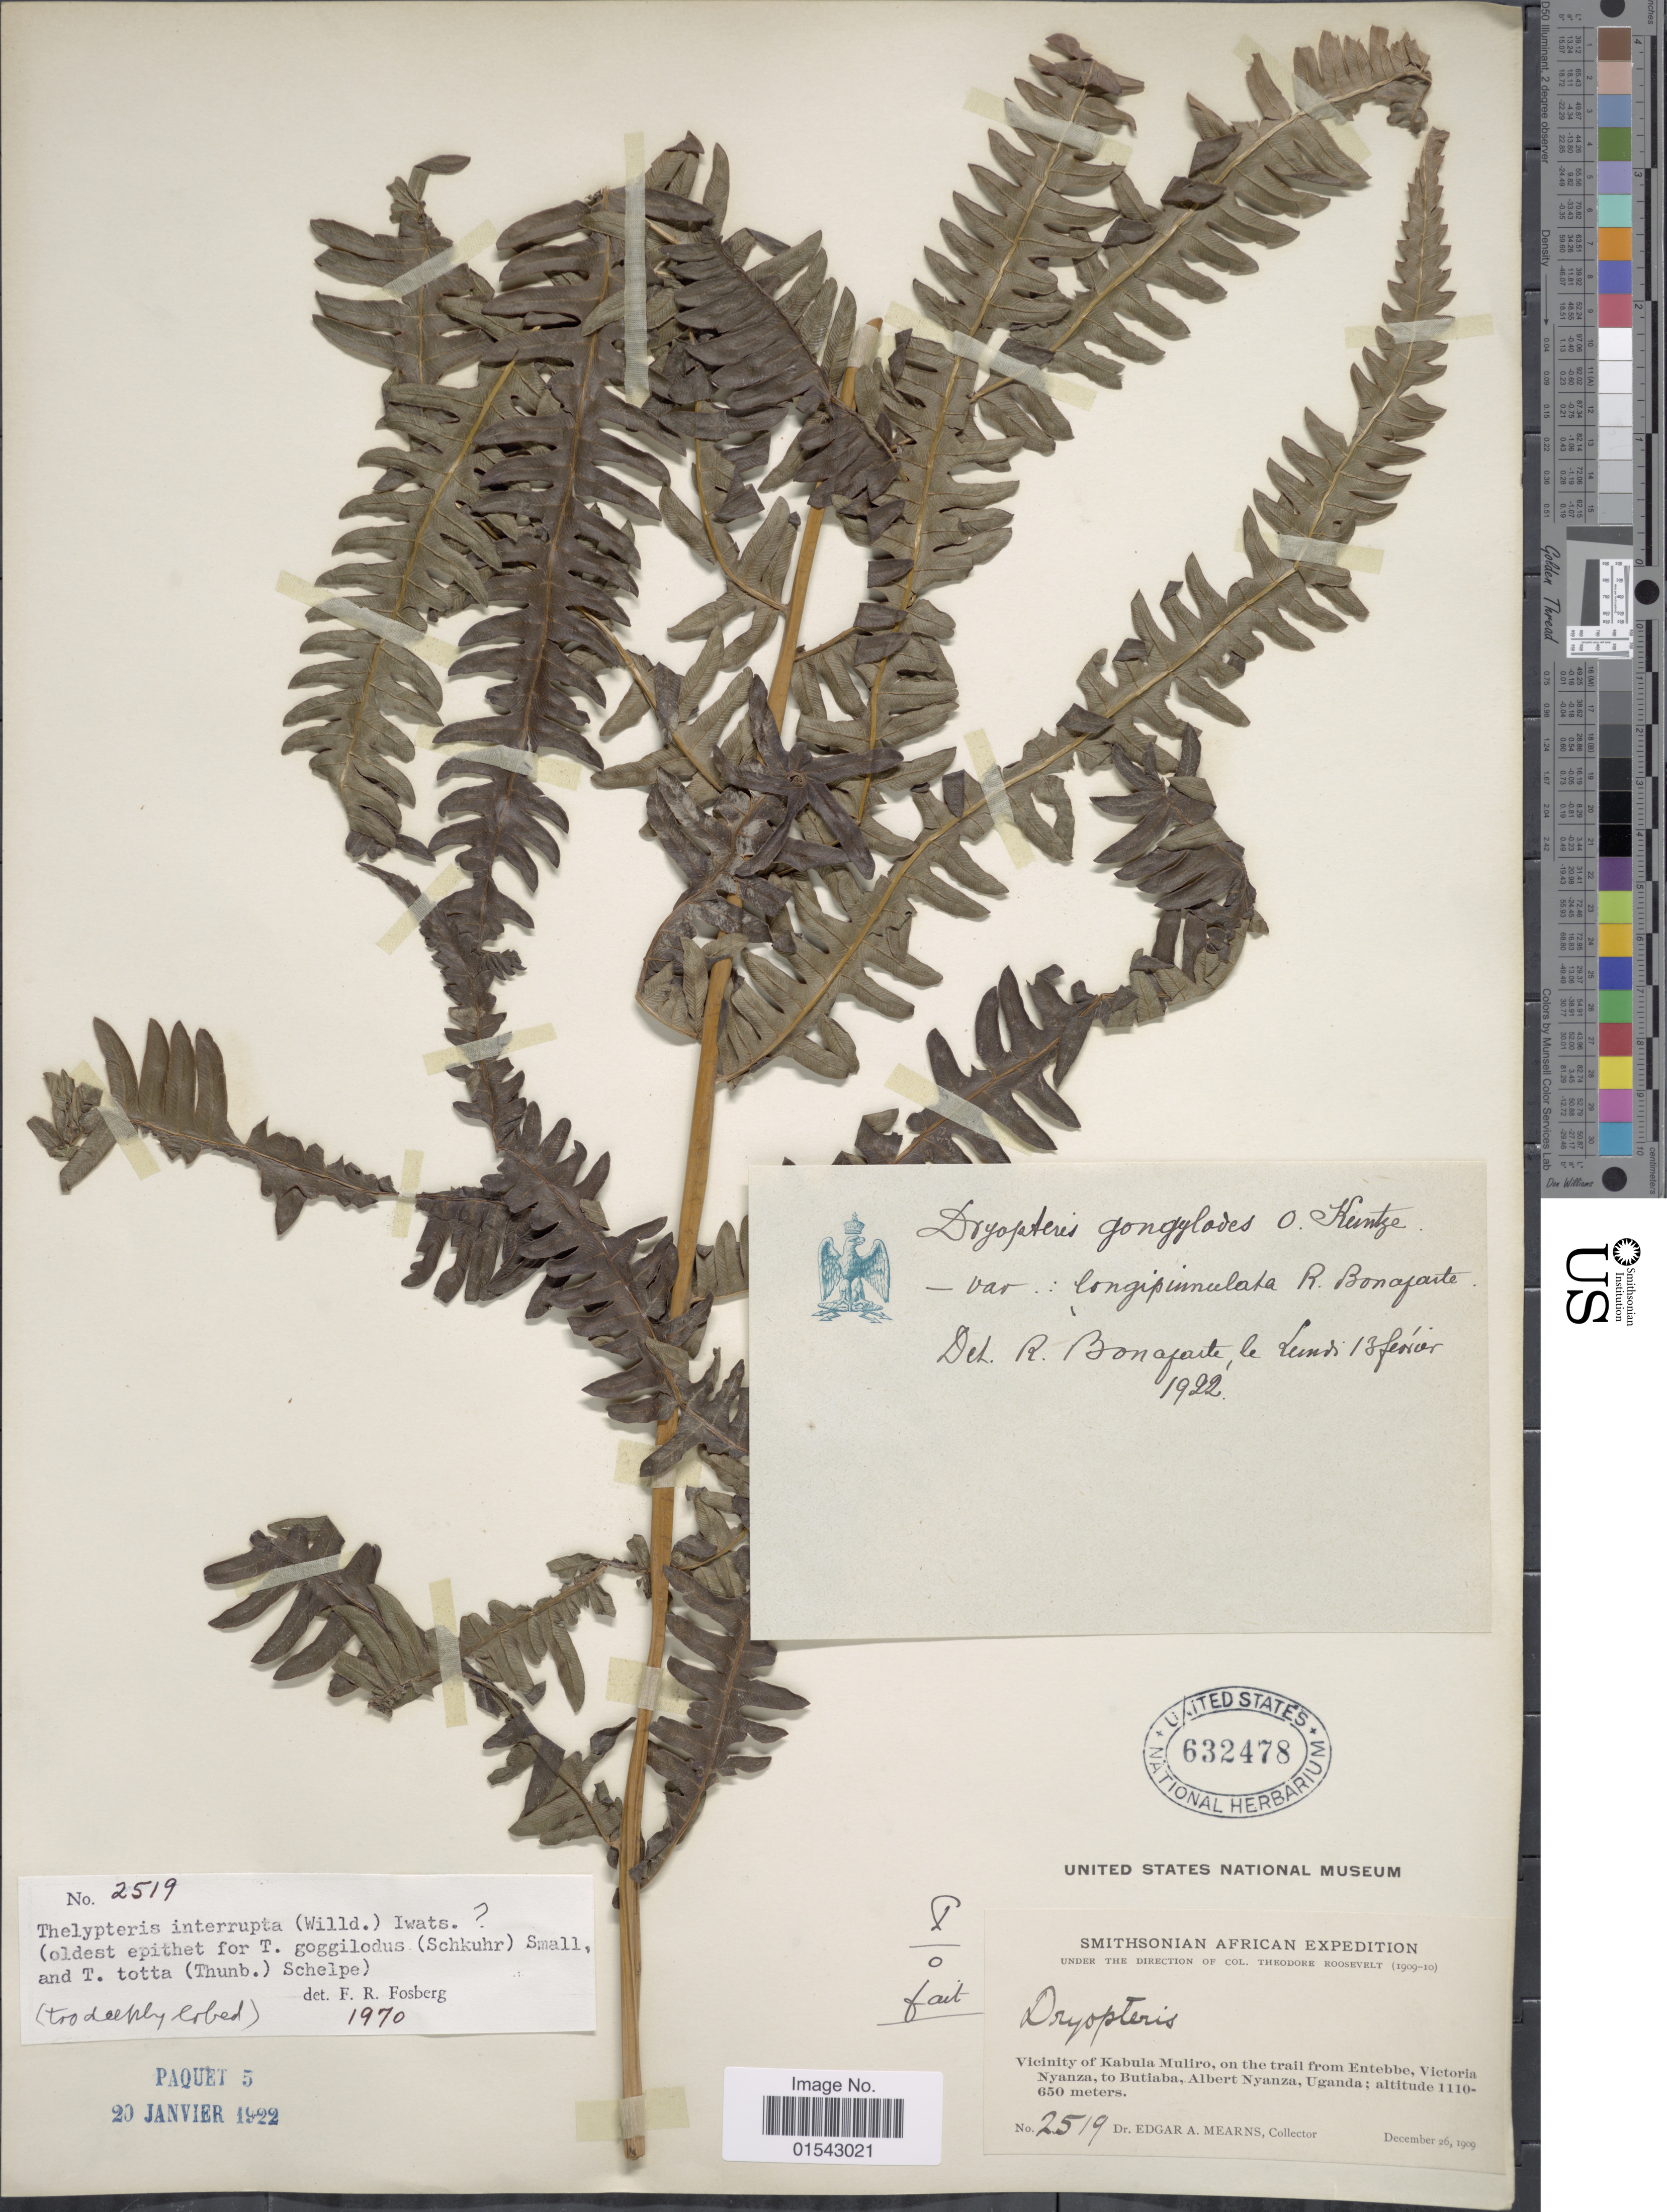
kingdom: Plantae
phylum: Tracheophyta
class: Polypodiopsida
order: Polypodiales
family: Thelypteridaceae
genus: Cyclosorus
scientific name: Cyclosorus interruptus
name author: (Willd.) H. Itô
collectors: E. A. Mearns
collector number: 2519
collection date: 1909-12-26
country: Uganda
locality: Vicinity of Kabula Muliro, on the trail from Entebbe, Victoria Nyanza, to Butiaba, Albert Nyanza, Uganda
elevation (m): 650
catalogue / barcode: US 632478